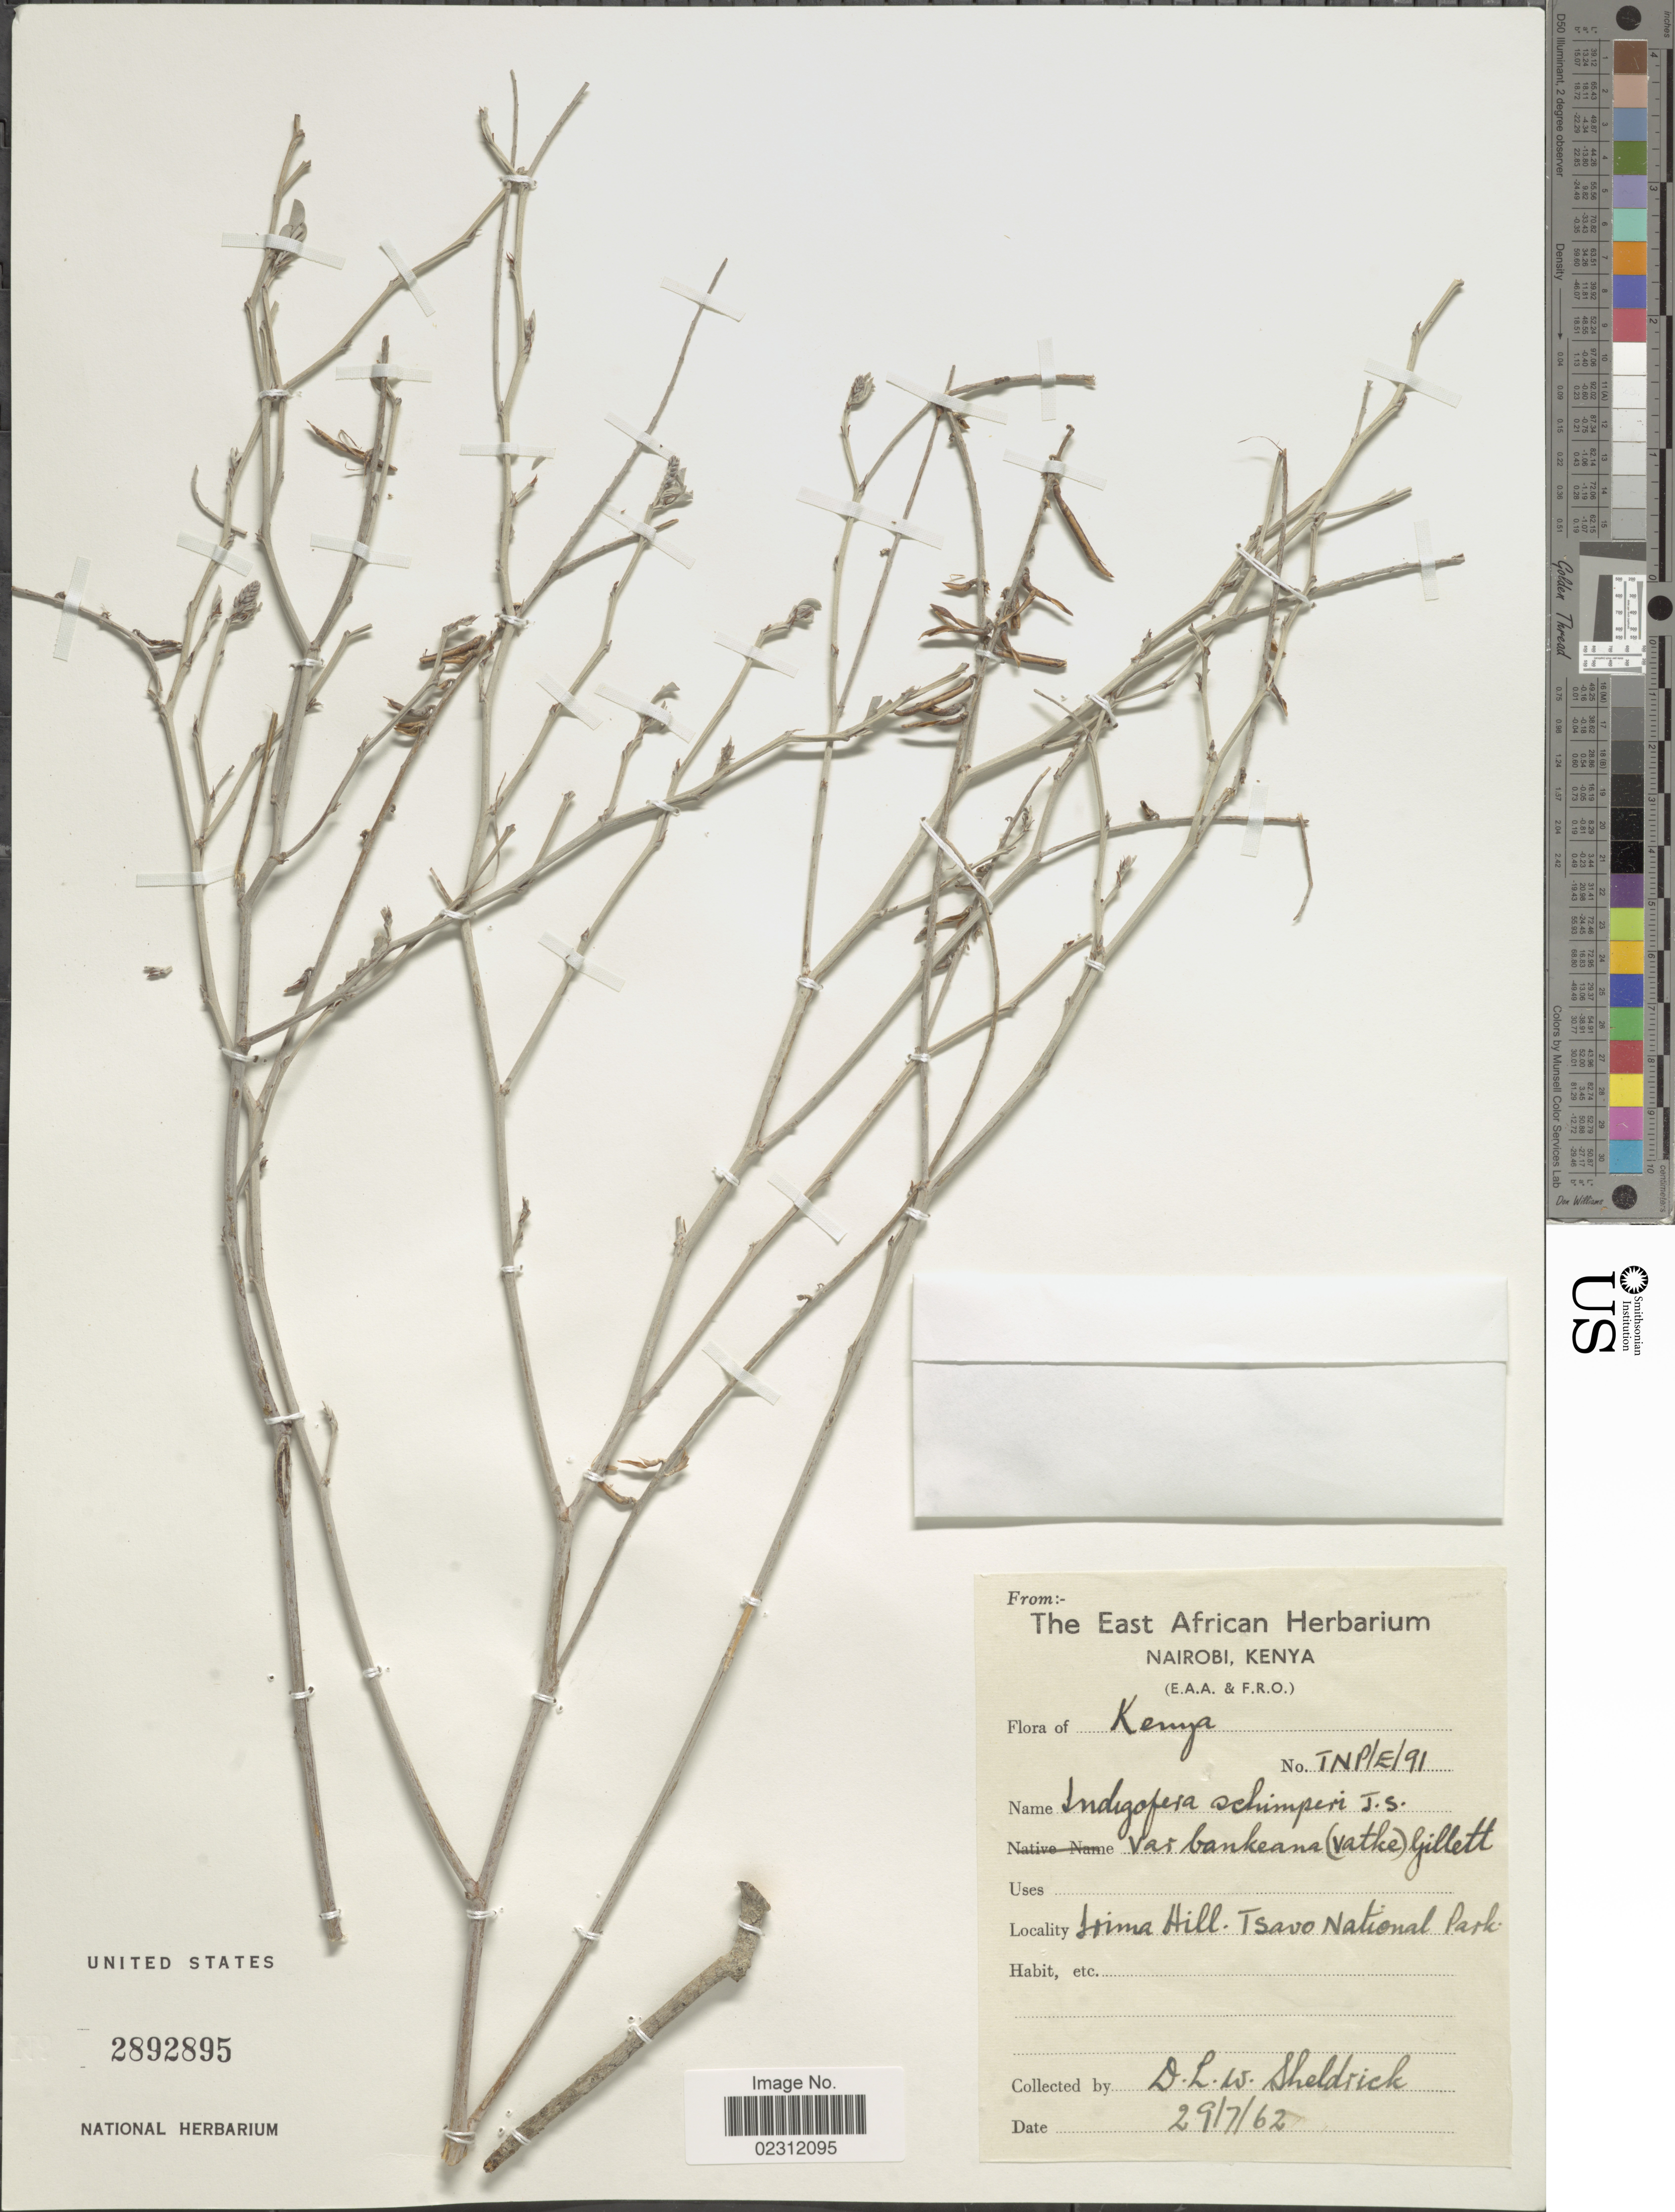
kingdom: Plantae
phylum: Tracheophyta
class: Magnoliopsida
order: Fabales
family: Fabaceae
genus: Indigofera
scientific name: Indigofera schimperi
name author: Jaub. & Spach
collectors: D. Sheldrick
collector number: TNP/E/91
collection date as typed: Transcribed d/m/y: 29/7/62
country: Kenya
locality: Loima Hill, Tsavo National Park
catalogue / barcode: US 2892895